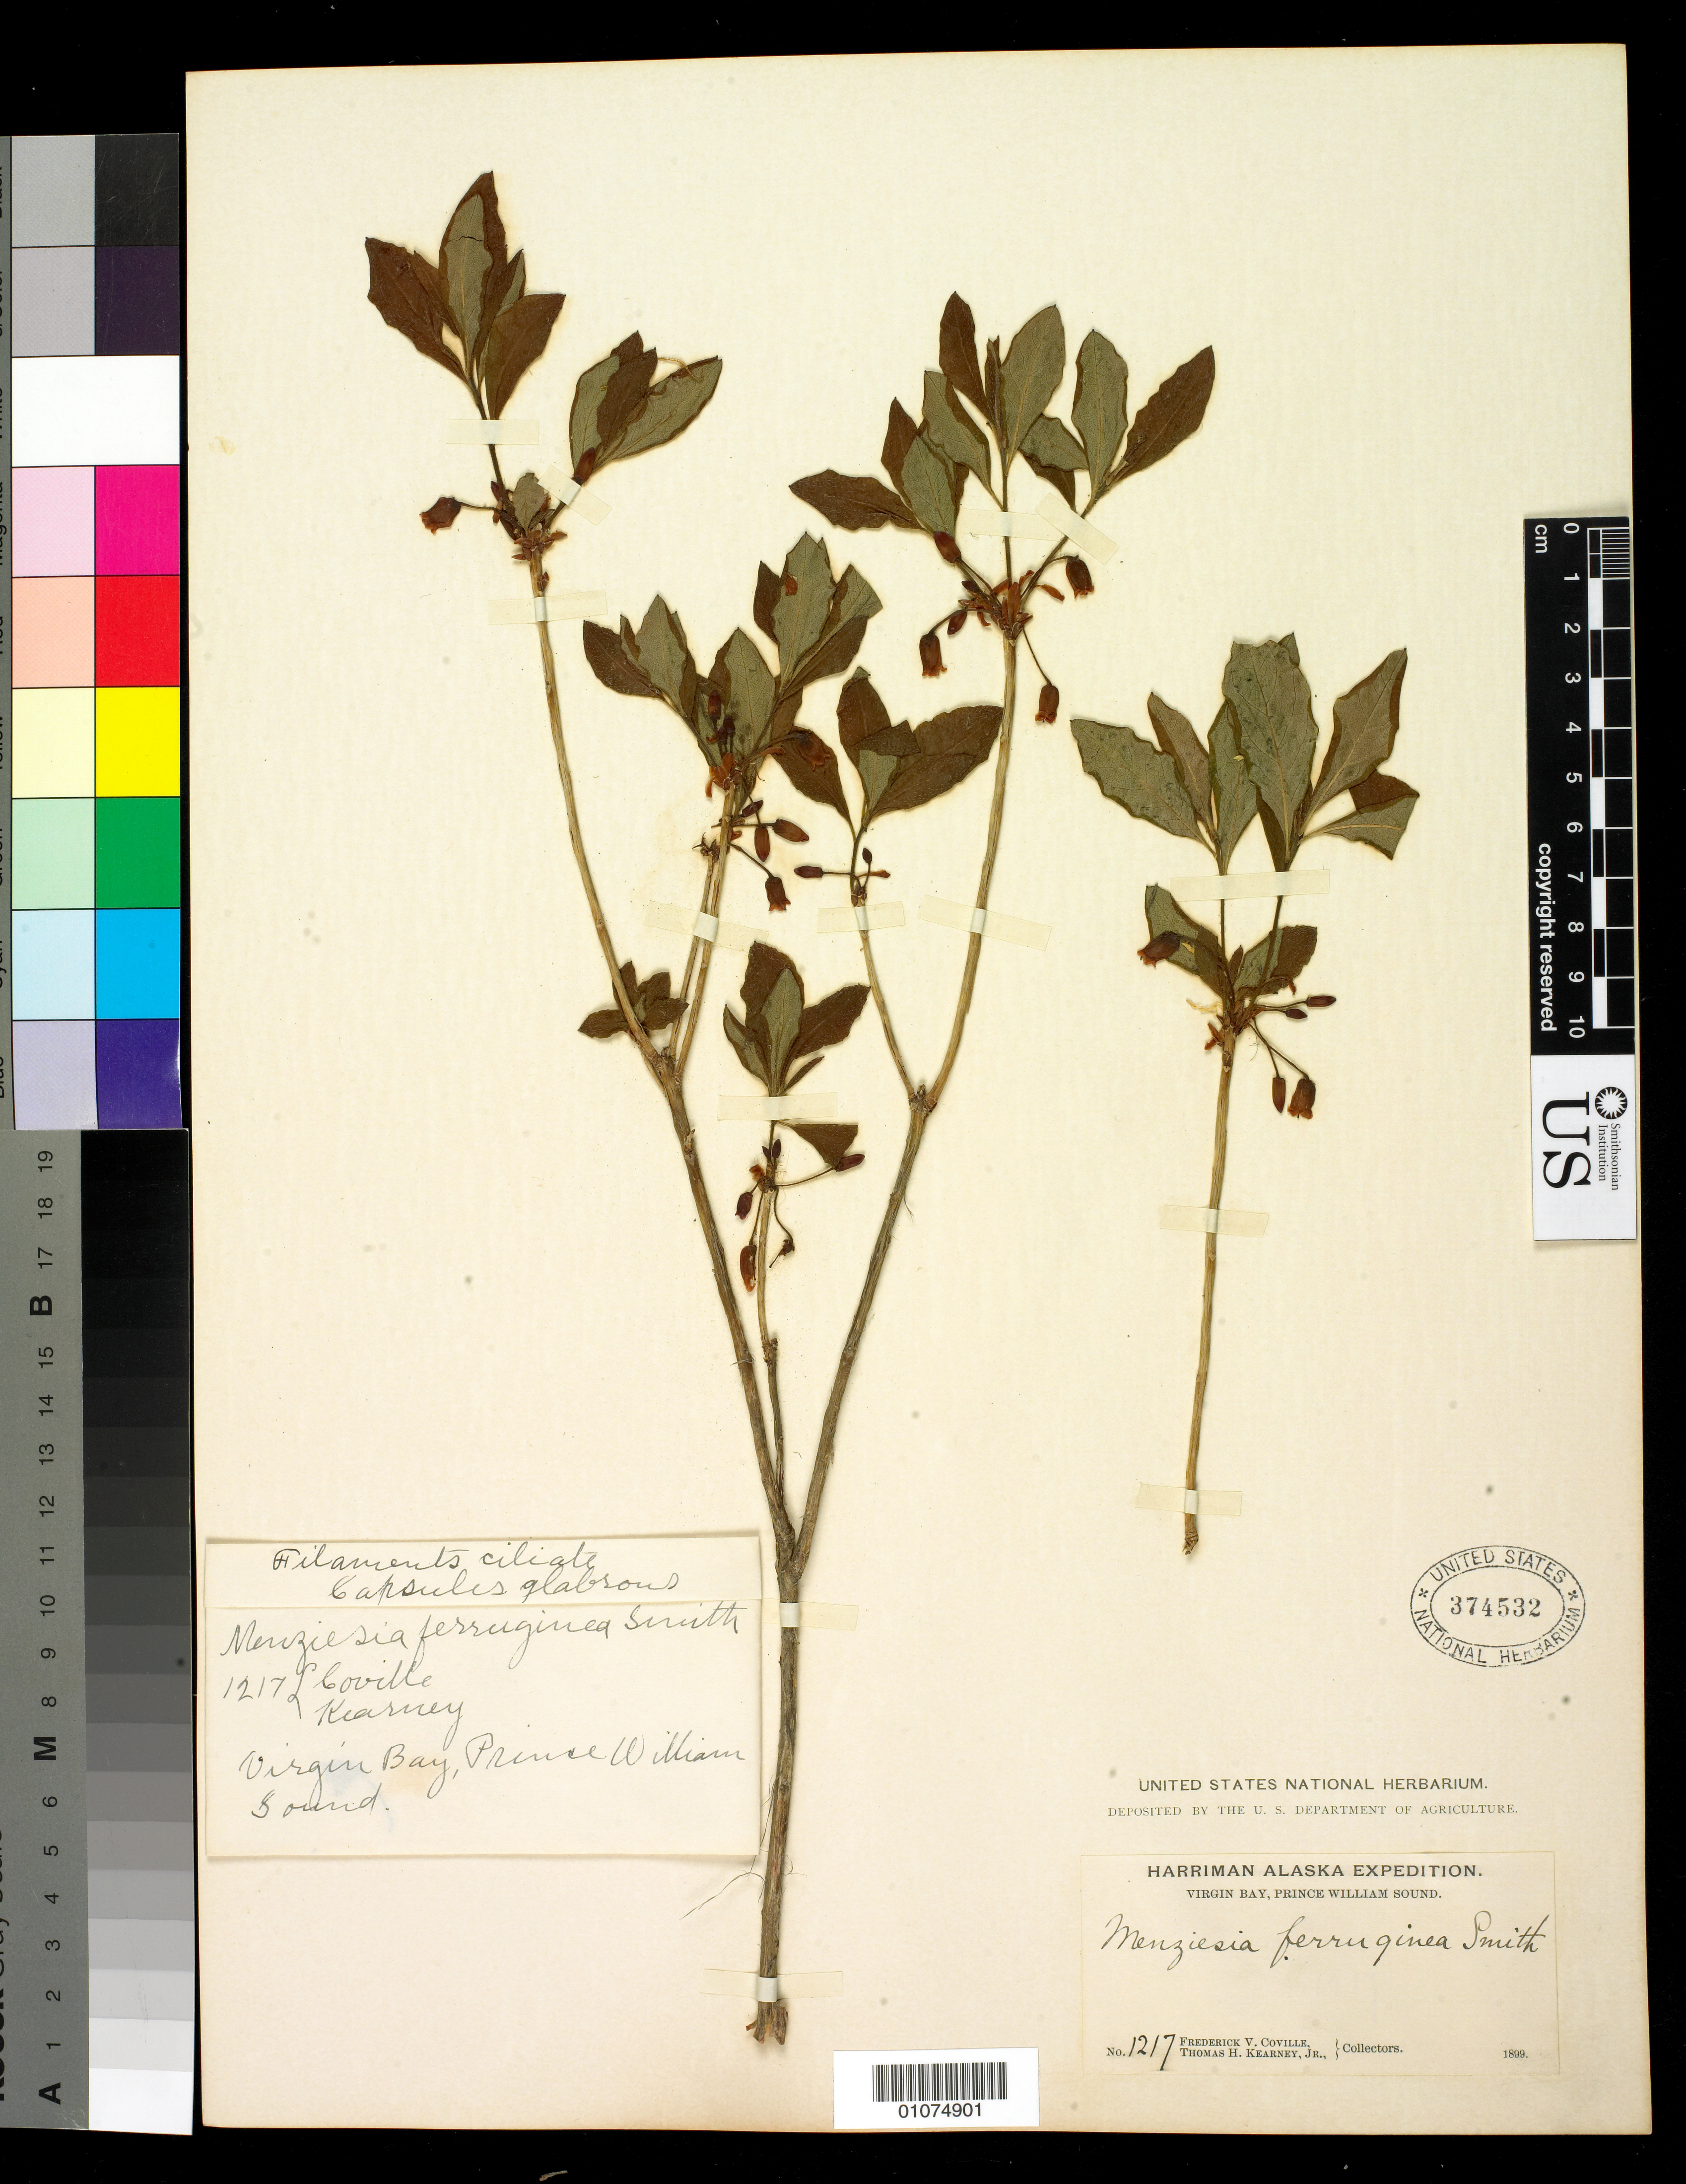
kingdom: Plantae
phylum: Tracheophyta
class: Magnoliopsida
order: Ericales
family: Ericaceae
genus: Menziesia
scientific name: Menziesia ferruginea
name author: Sm.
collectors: F. V. Coville & T. H. Kearney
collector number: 1217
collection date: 1899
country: United States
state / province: Alaska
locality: Virgin Bay, Prince William Sound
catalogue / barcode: US 374532